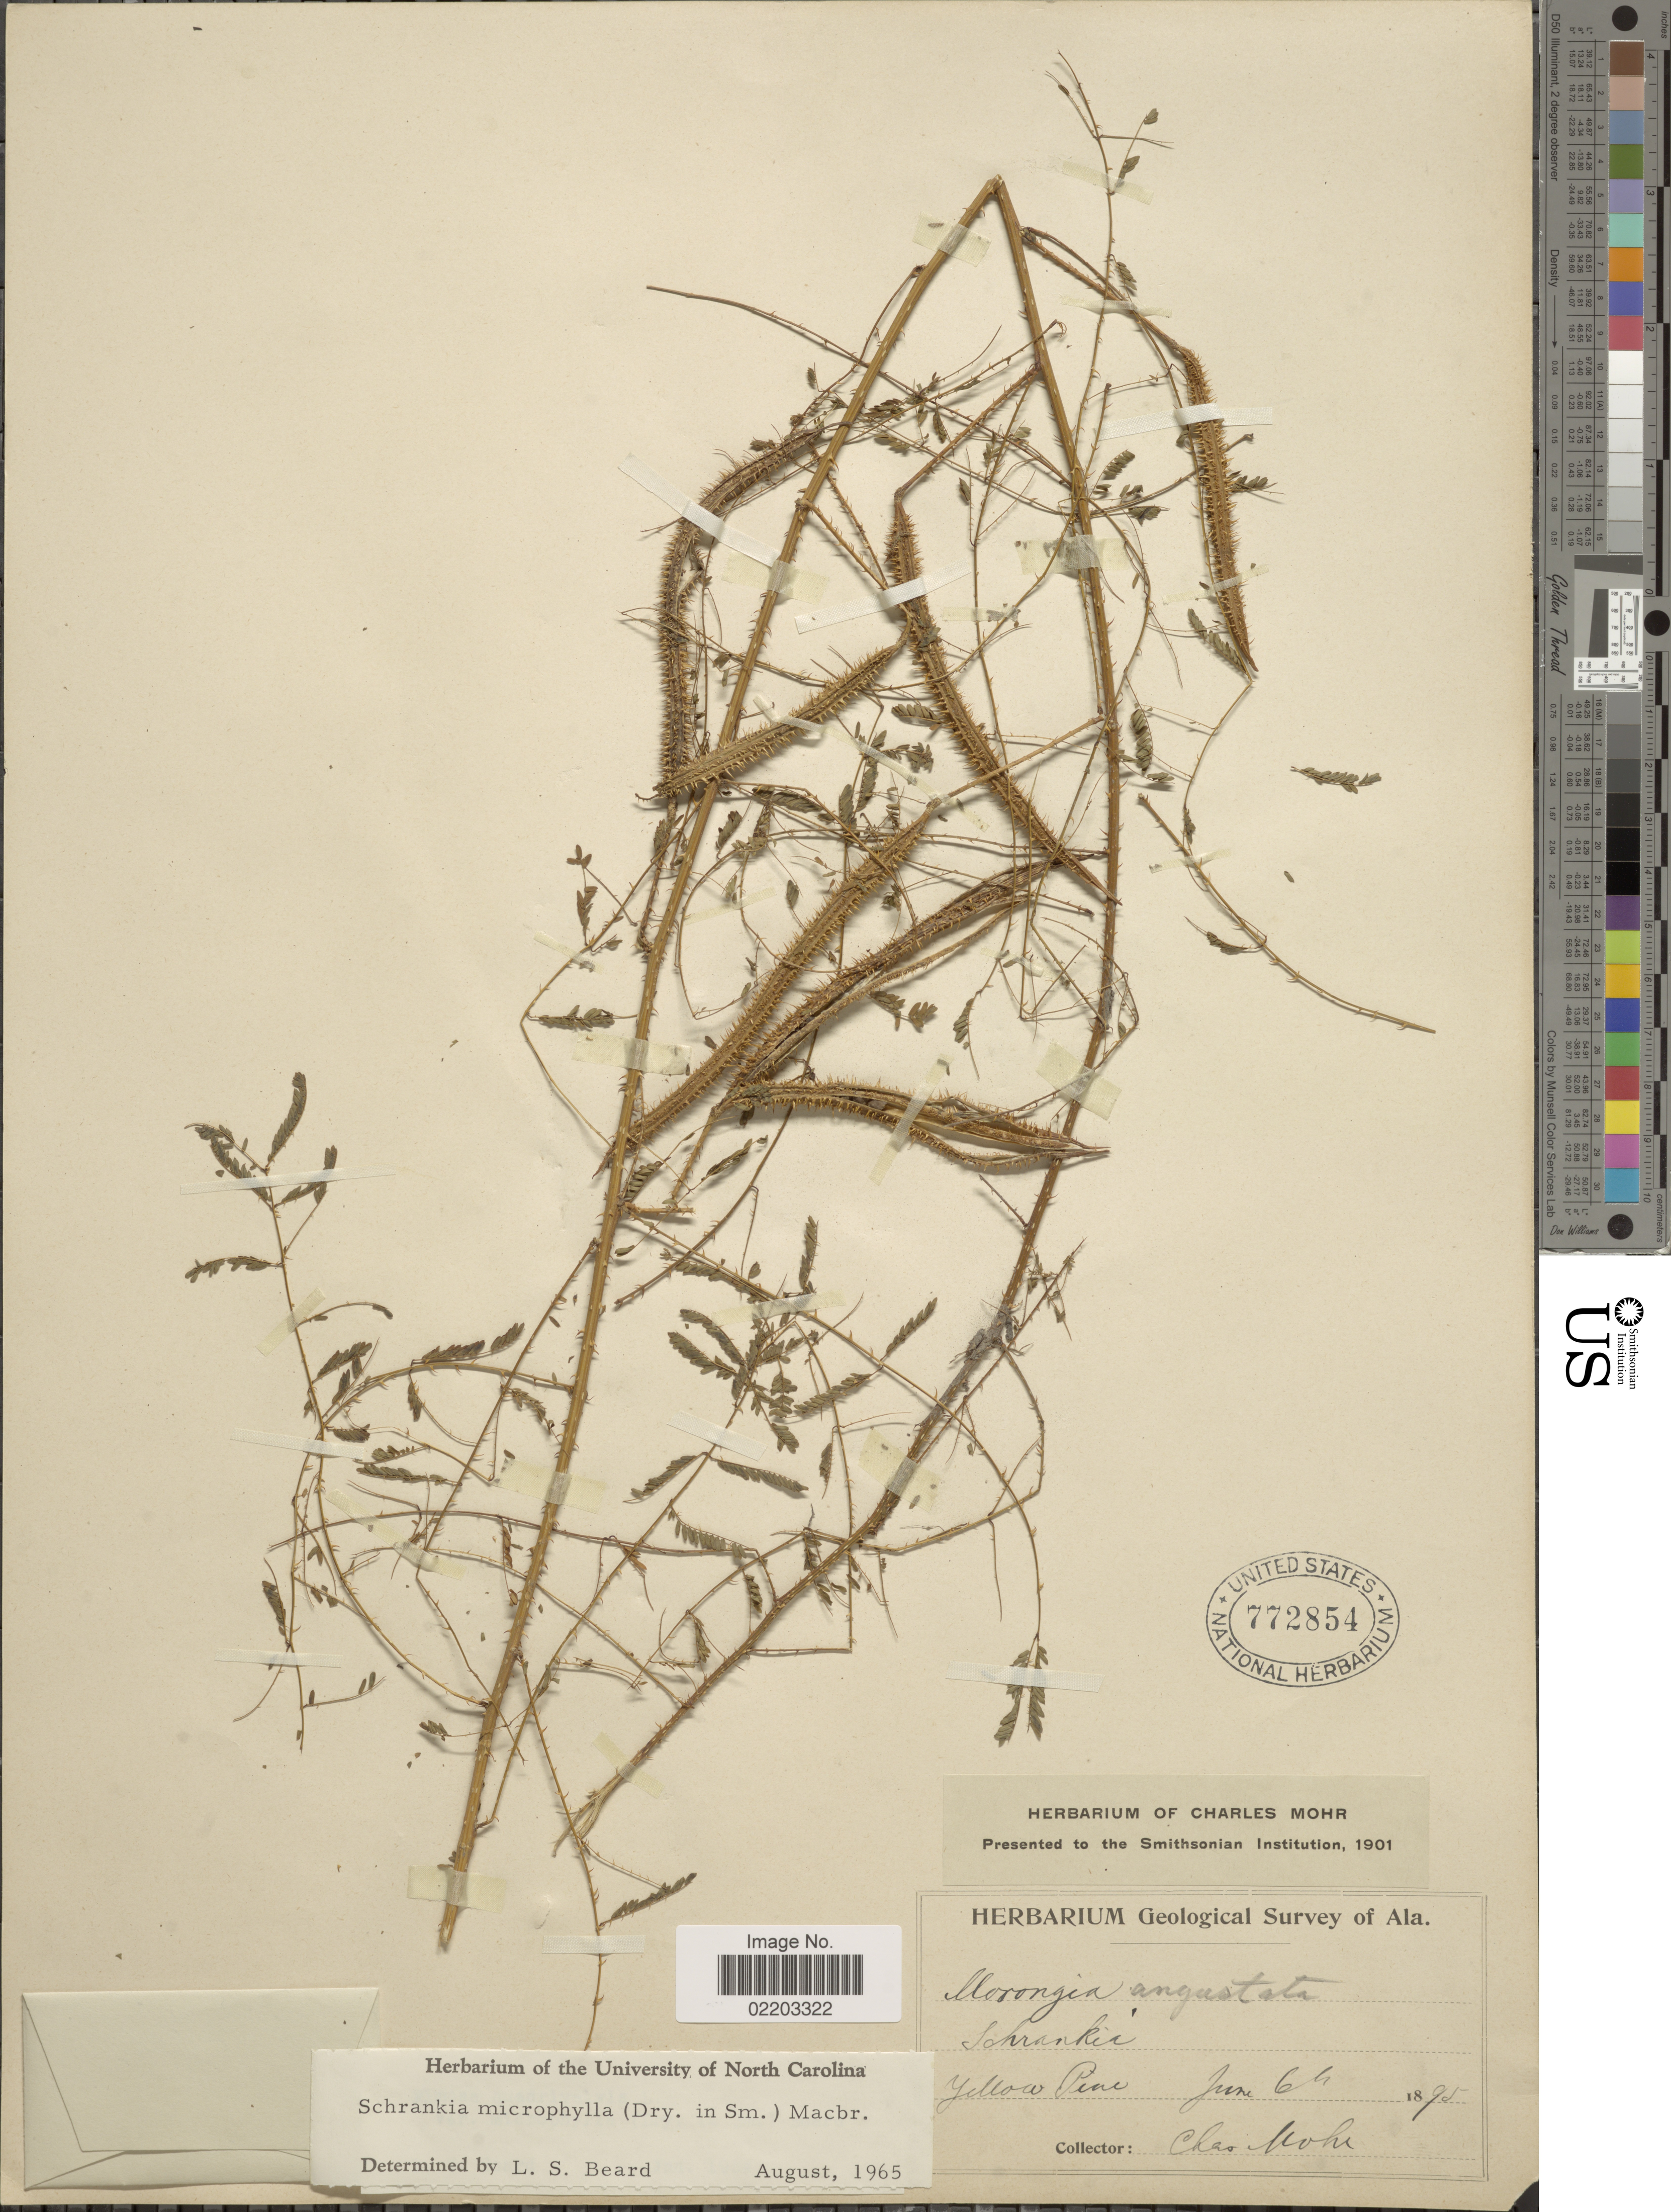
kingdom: Plantae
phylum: Tracheophyta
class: Magnoliopsida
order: Fabales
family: Fabaceae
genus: Mimosa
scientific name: Mimosa microphylla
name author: Dryand.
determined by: Strong, M. T., (US), Smithsonian Institution - National Museum of Natural History (UNITED STATES)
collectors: C. T. Mohr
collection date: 1895-06-06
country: United States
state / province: Alabama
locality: Yellow Pine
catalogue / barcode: US 772854